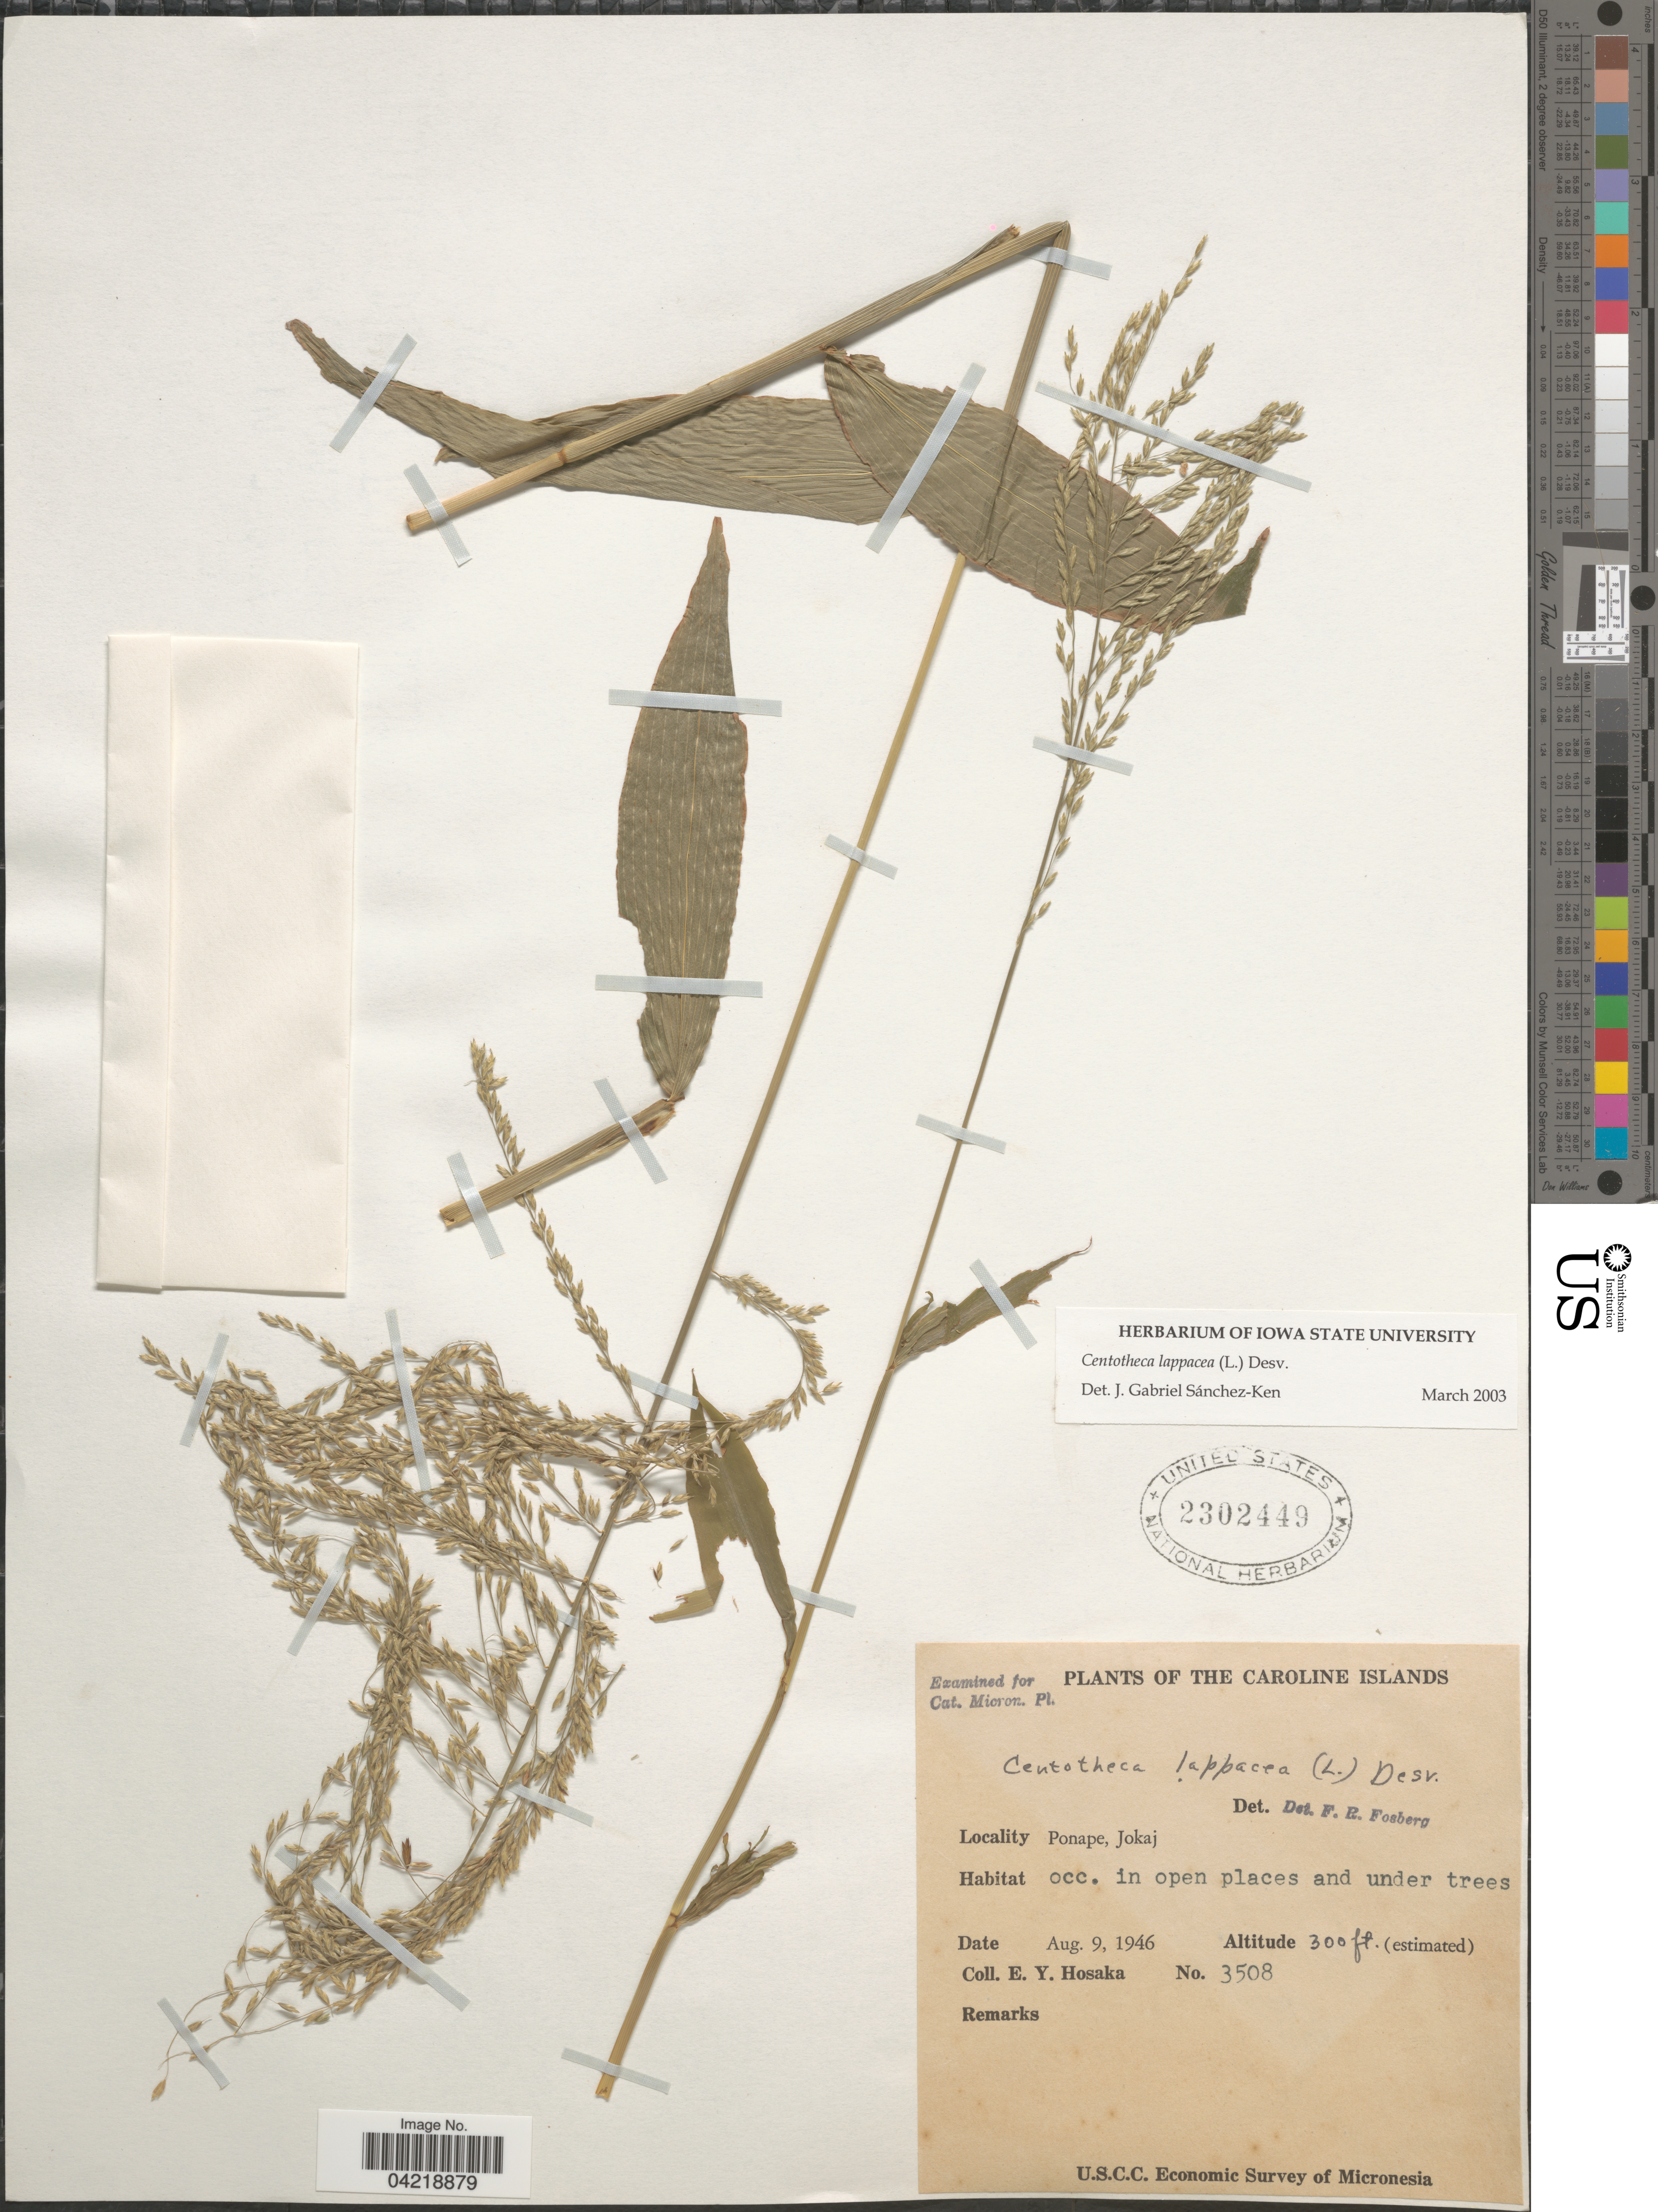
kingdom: Plantae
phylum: Tracheophyta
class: Liliopsida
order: Poales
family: Poaceae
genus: Centotheca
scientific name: Centotheca lappacea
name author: (L.) Desv.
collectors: E. Y. Hosaka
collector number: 3508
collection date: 1946-08-09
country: Micronesia, Federated States of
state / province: Pohnpei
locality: Caroline Islands. Ponape, Jokaj. U. S. C. C. Economic Survey of Micronesia.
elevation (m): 91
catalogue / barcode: US 2302449